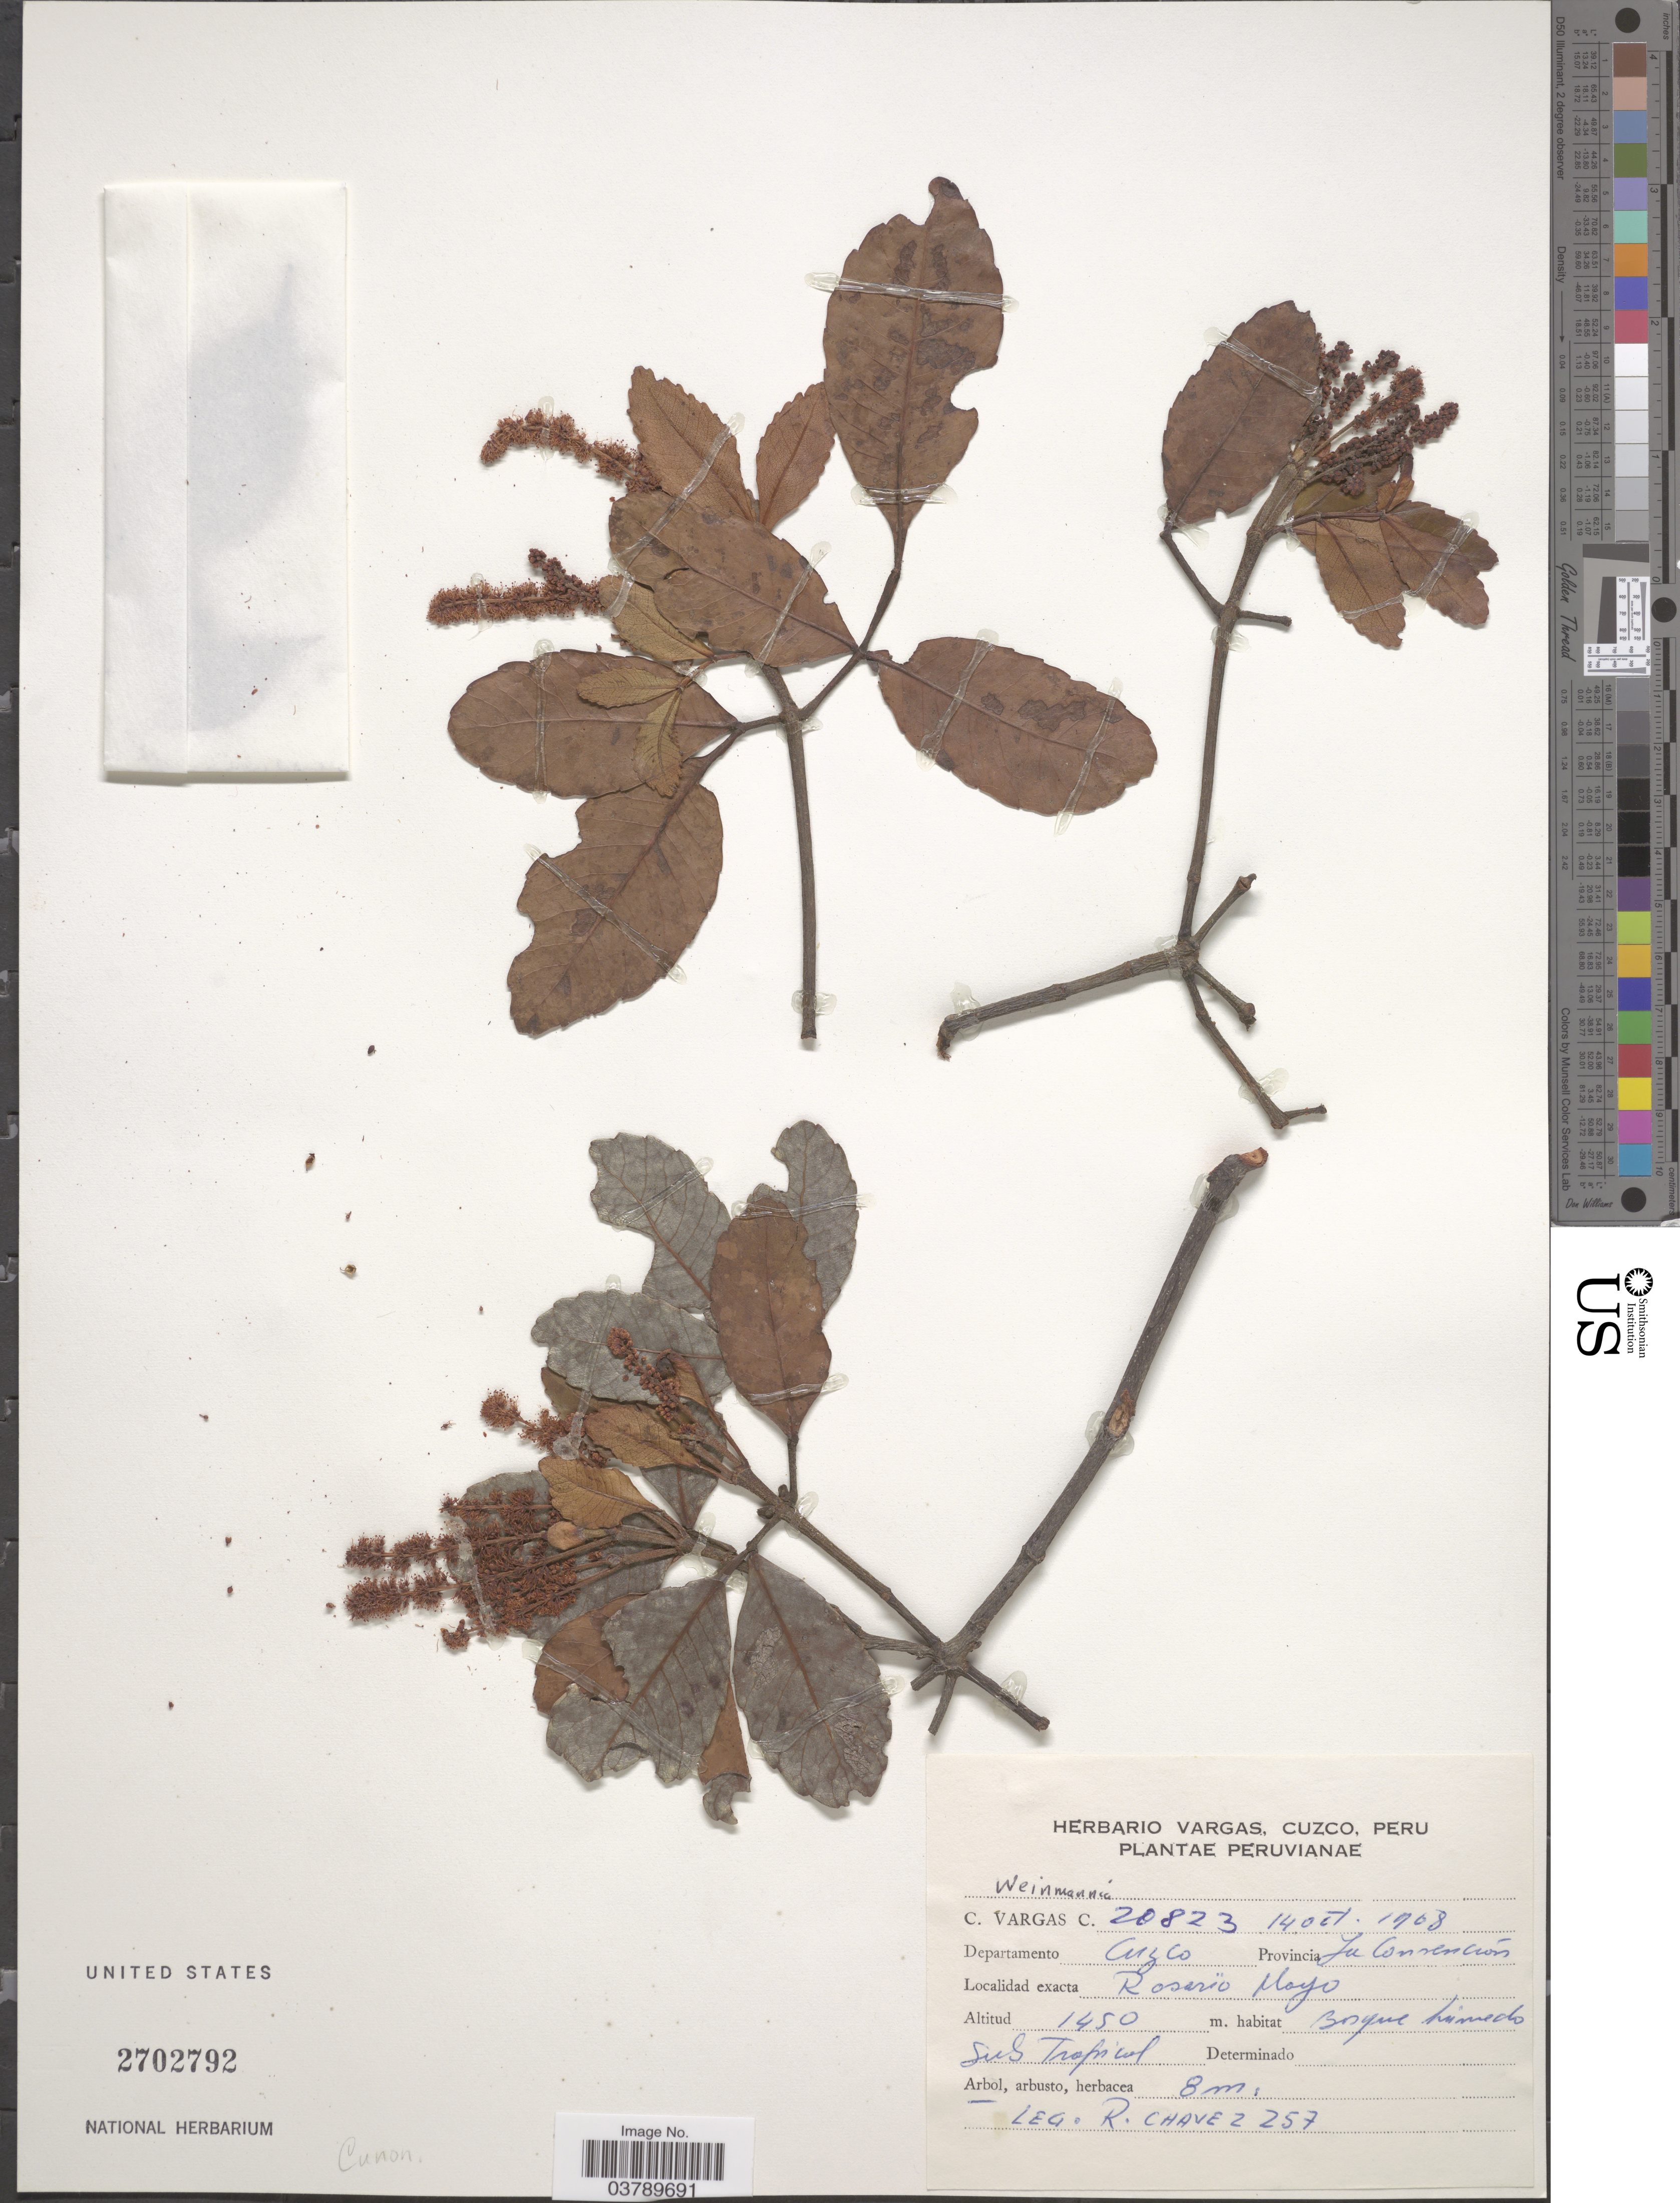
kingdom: Plantae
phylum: Tracheophyta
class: Magnoliopsida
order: Oxalidales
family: Cunoniaceae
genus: Weinmannia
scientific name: Weinmannia sorbifolia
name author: Kunth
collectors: R. Chávez & C. Vargas C.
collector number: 257/20823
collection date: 1908-10-14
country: Peru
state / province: Cusco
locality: Departamento Cuzco. Provincia La Convención. Rosario Mayo.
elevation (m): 1450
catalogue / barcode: US 2702792